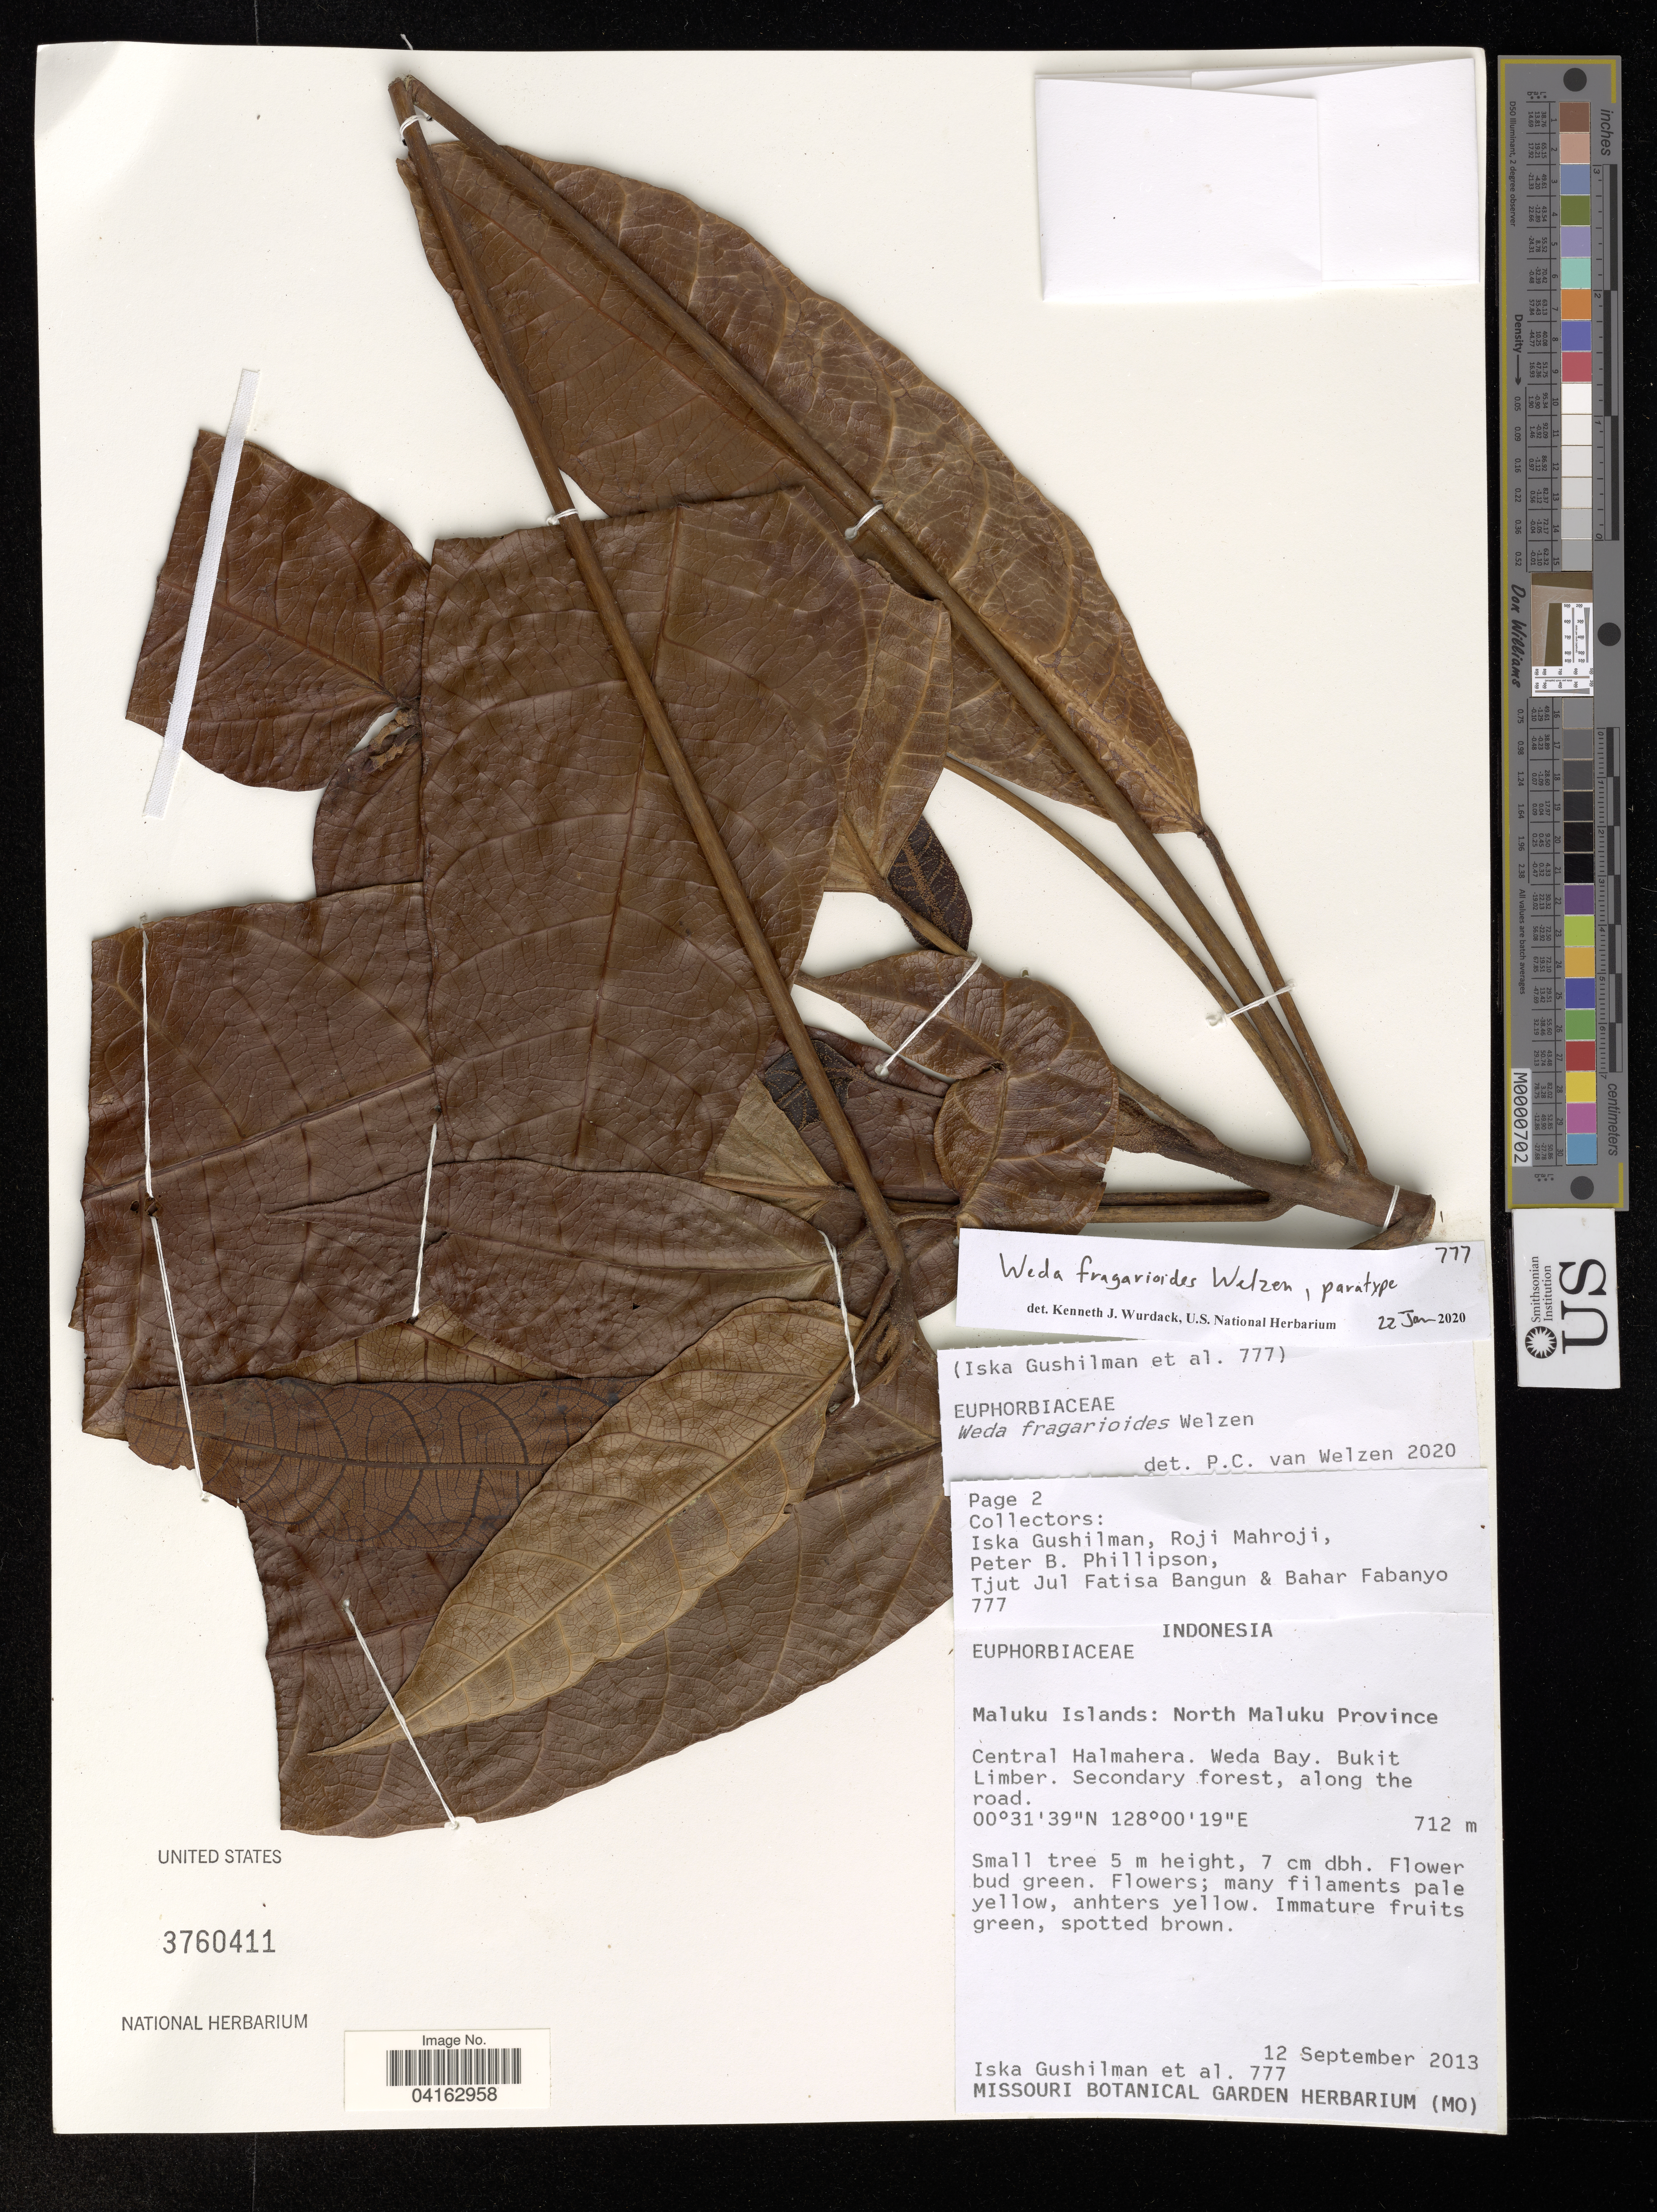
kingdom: Plantae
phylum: Tracheophyta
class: Magnoliopsida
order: Malpighiales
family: Phyllanthaceae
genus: Weda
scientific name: Weda fragarioides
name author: Welzen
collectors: I. Gushilman, R. Mahroji, P. B. Phillipson, T. Bangun & B. Fabanyo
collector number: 777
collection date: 2013-09-12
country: Indonesia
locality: Maluku Islands: North Maluku Province. Central Halmahera. Weda Bay. Bukit Limber. Secondary forest, along the road.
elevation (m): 712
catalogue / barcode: US 3760411